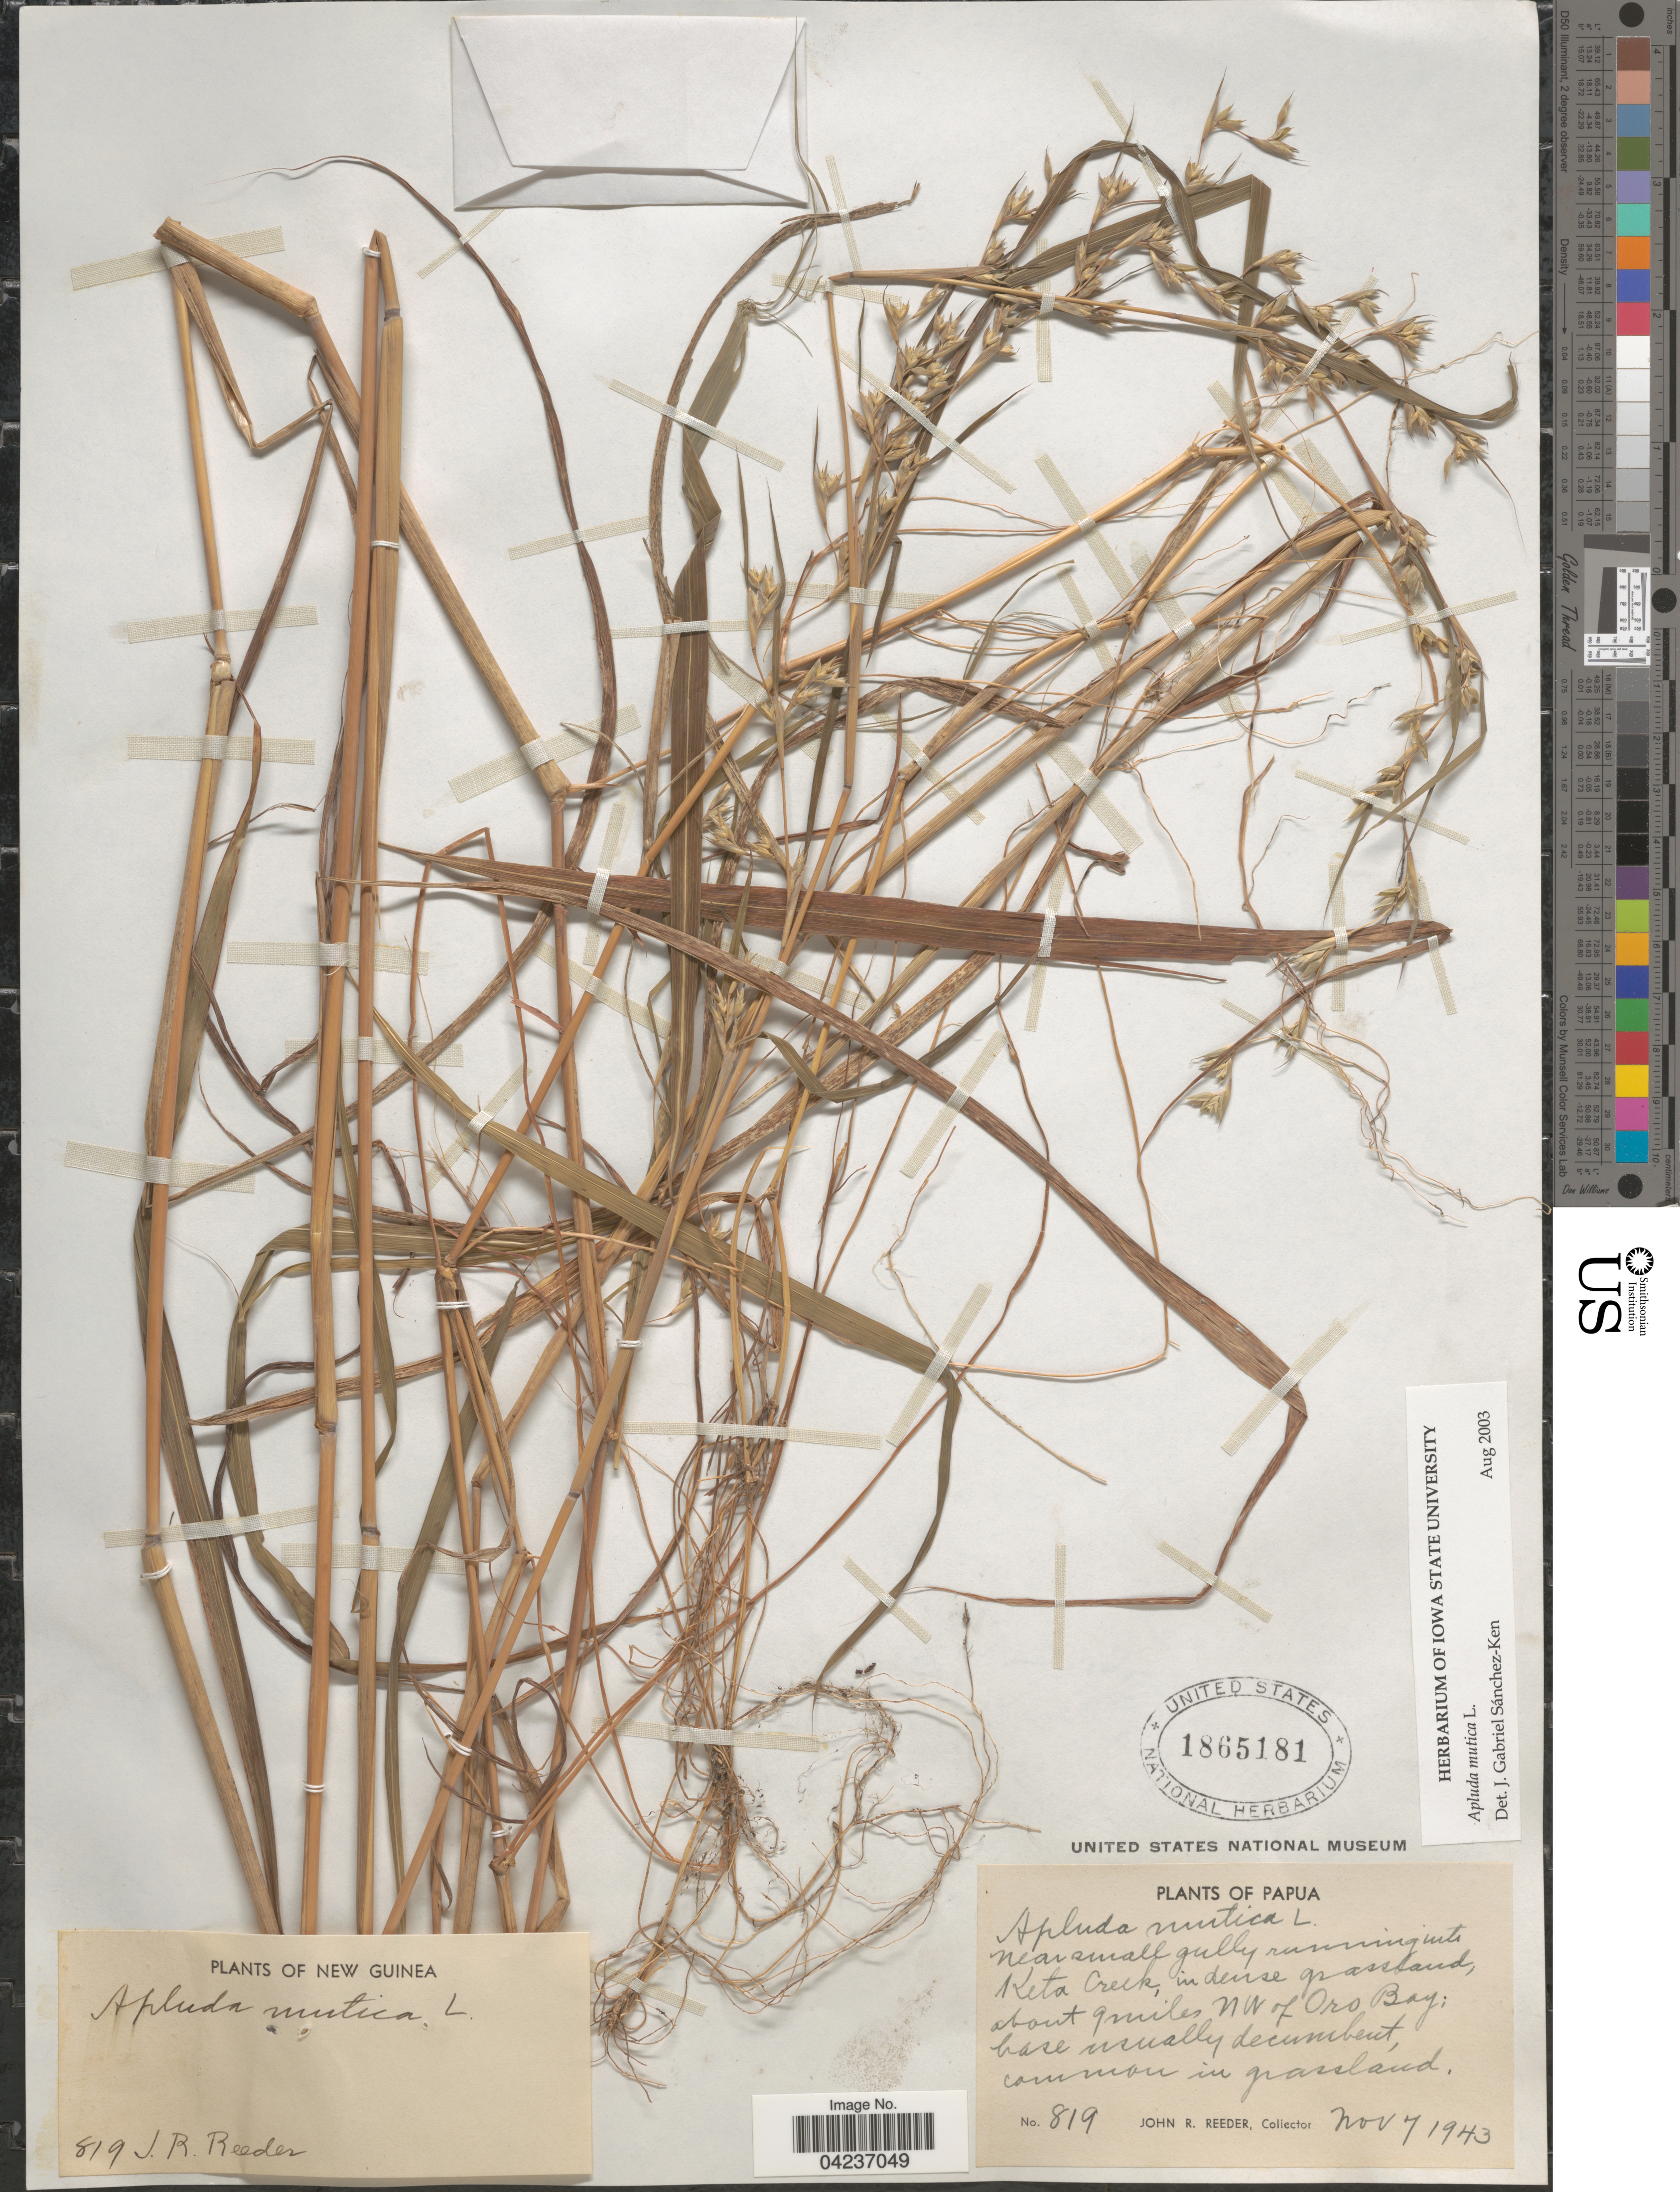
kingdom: Plantae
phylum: Tracheophyta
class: Liliopsida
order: Poales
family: Poaceae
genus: Apluda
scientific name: Apluda mutica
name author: L.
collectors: J. R. Reeder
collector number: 819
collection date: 1943-11-07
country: Papua New Guinea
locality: New Guinea. Kera Creek, in dense grassland about 9 miles NW of Oro Bay.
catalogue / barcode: US 1865181